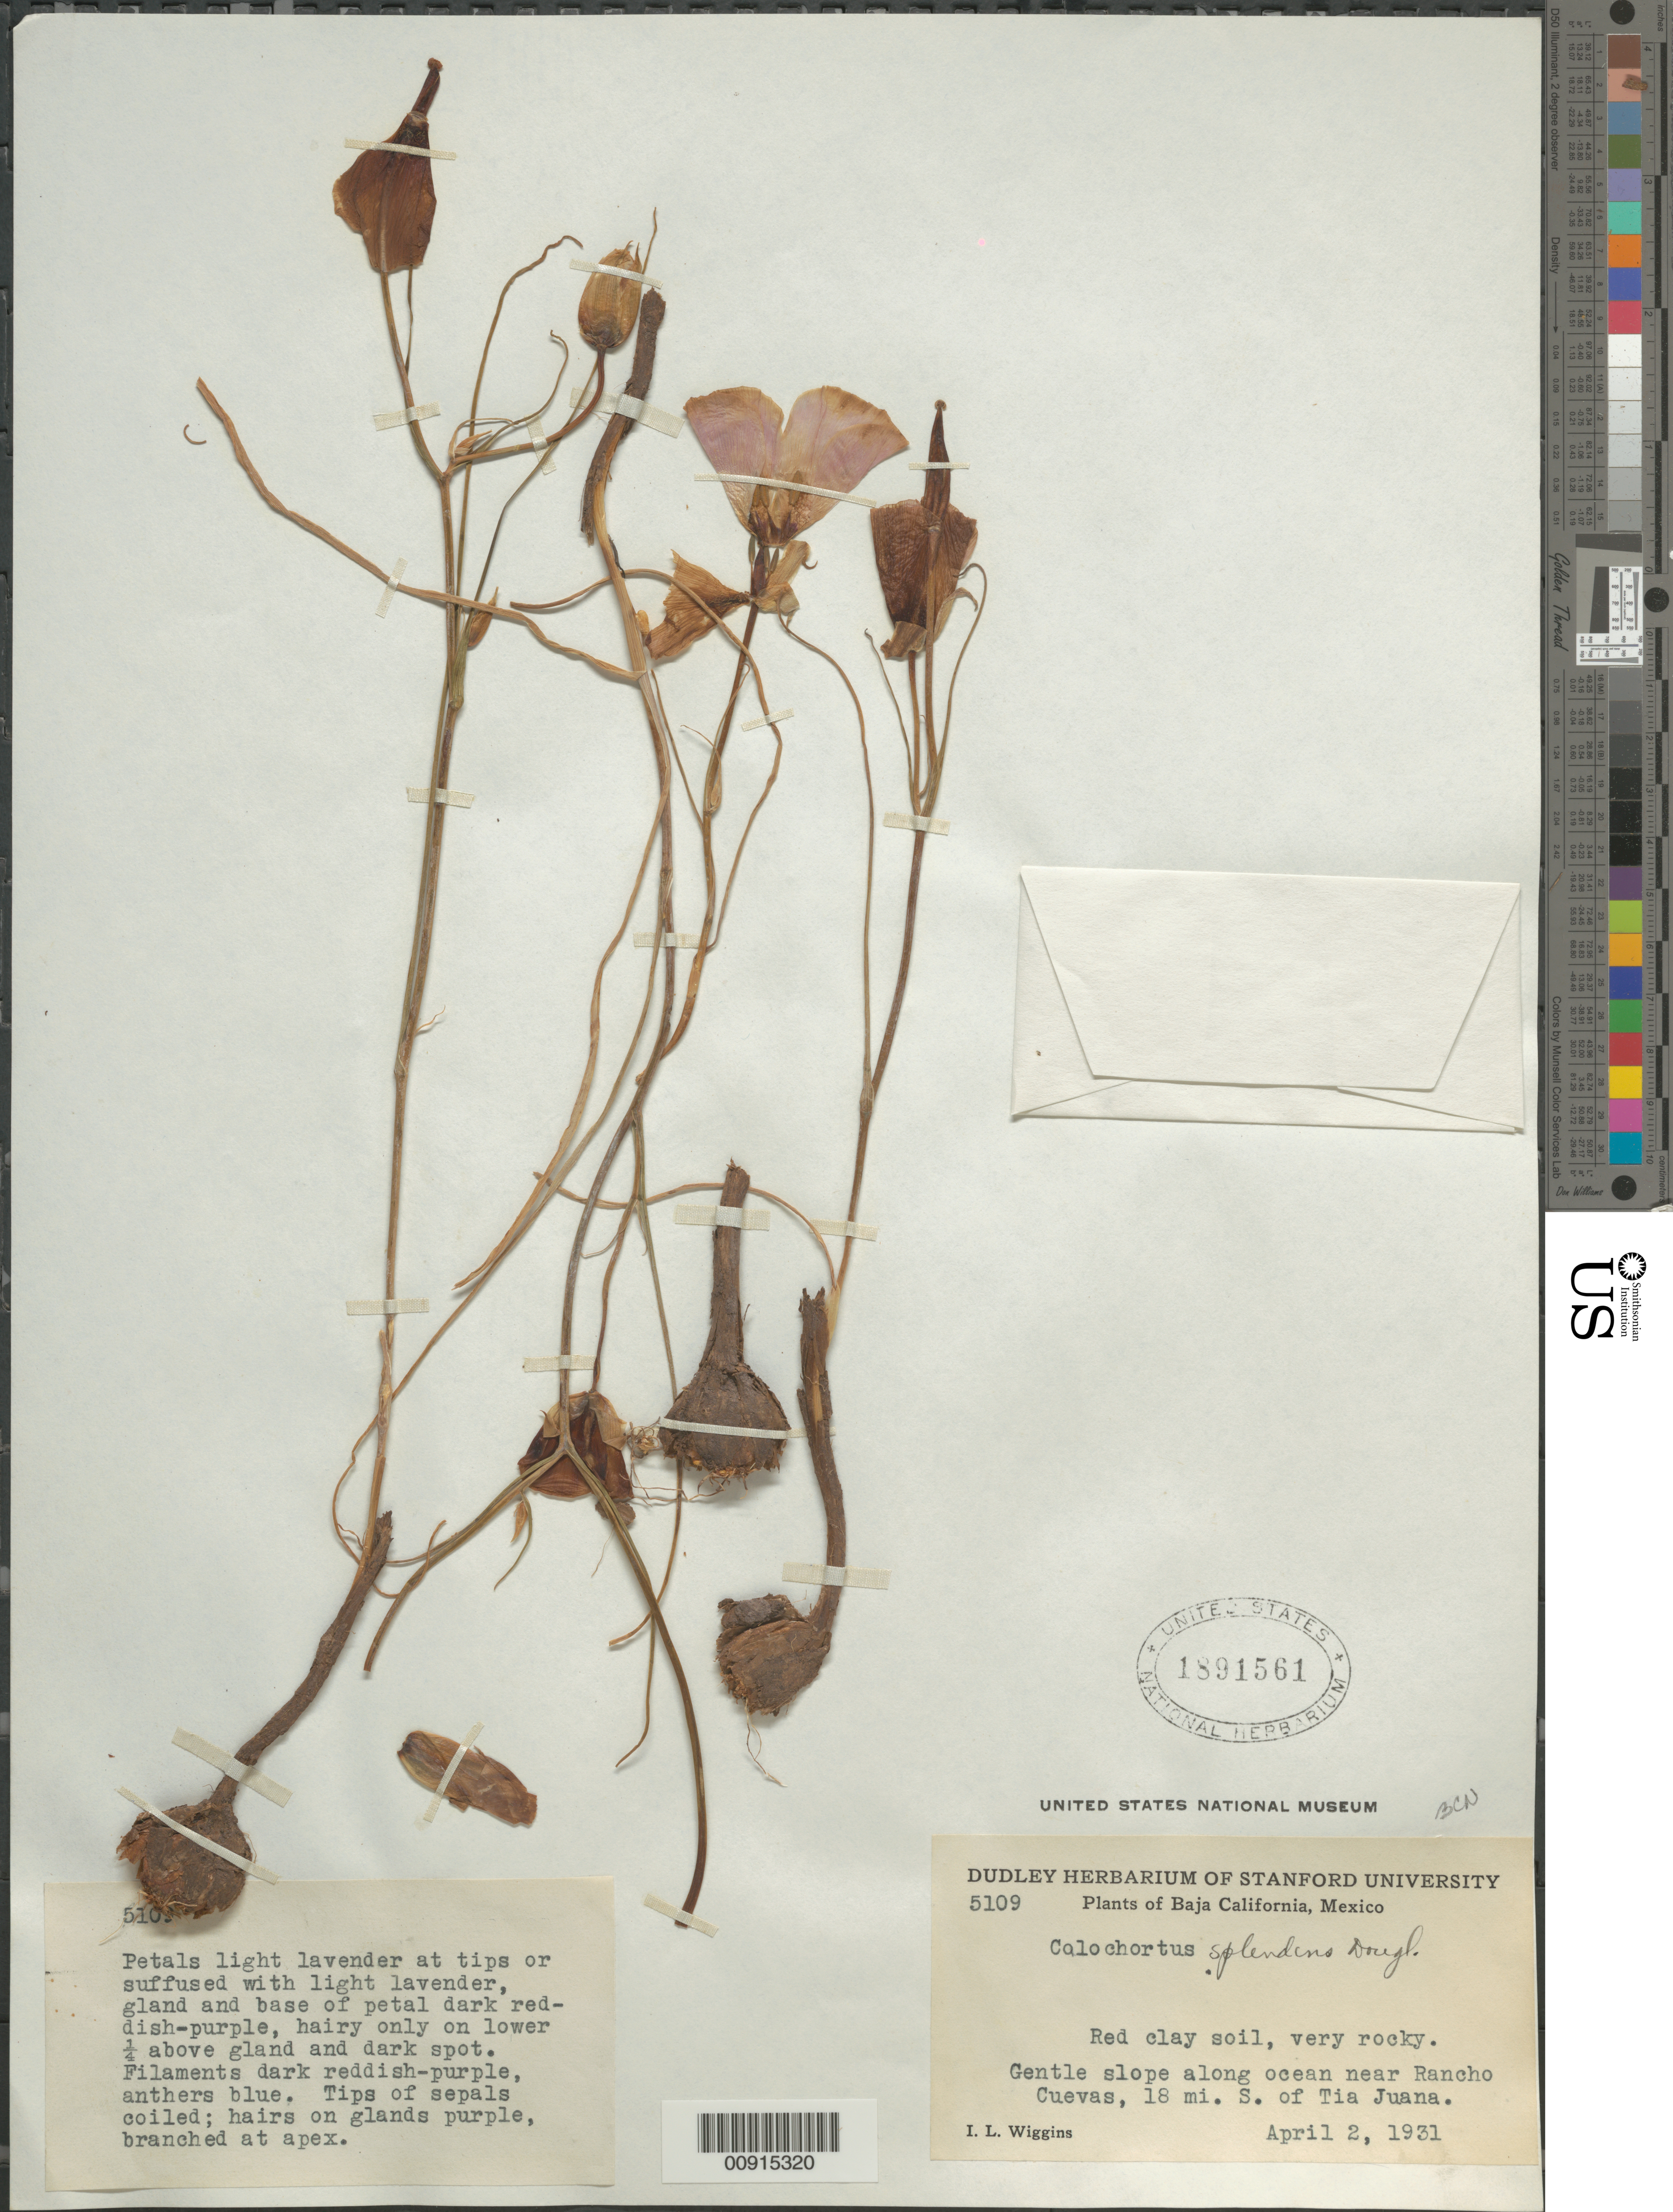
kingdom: Plantae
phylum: Tracheophyta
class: Liliopsida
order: Liliales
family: Liliaceae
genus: Calochortus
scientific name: Calochortus splendens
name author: Douglas ex Benth.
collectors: I. L. Wiggins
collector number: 5109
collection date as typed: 02 Apr 1931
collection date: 1931-04-02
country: Mexico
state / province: Baja California Norte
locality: Along ocean near Rancho Cuevas, 18 mi. S. of Tia Juana. Baja California.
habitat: Red clay soil, very rocky. Gentle slope along ocean.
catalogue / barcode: US 1891561